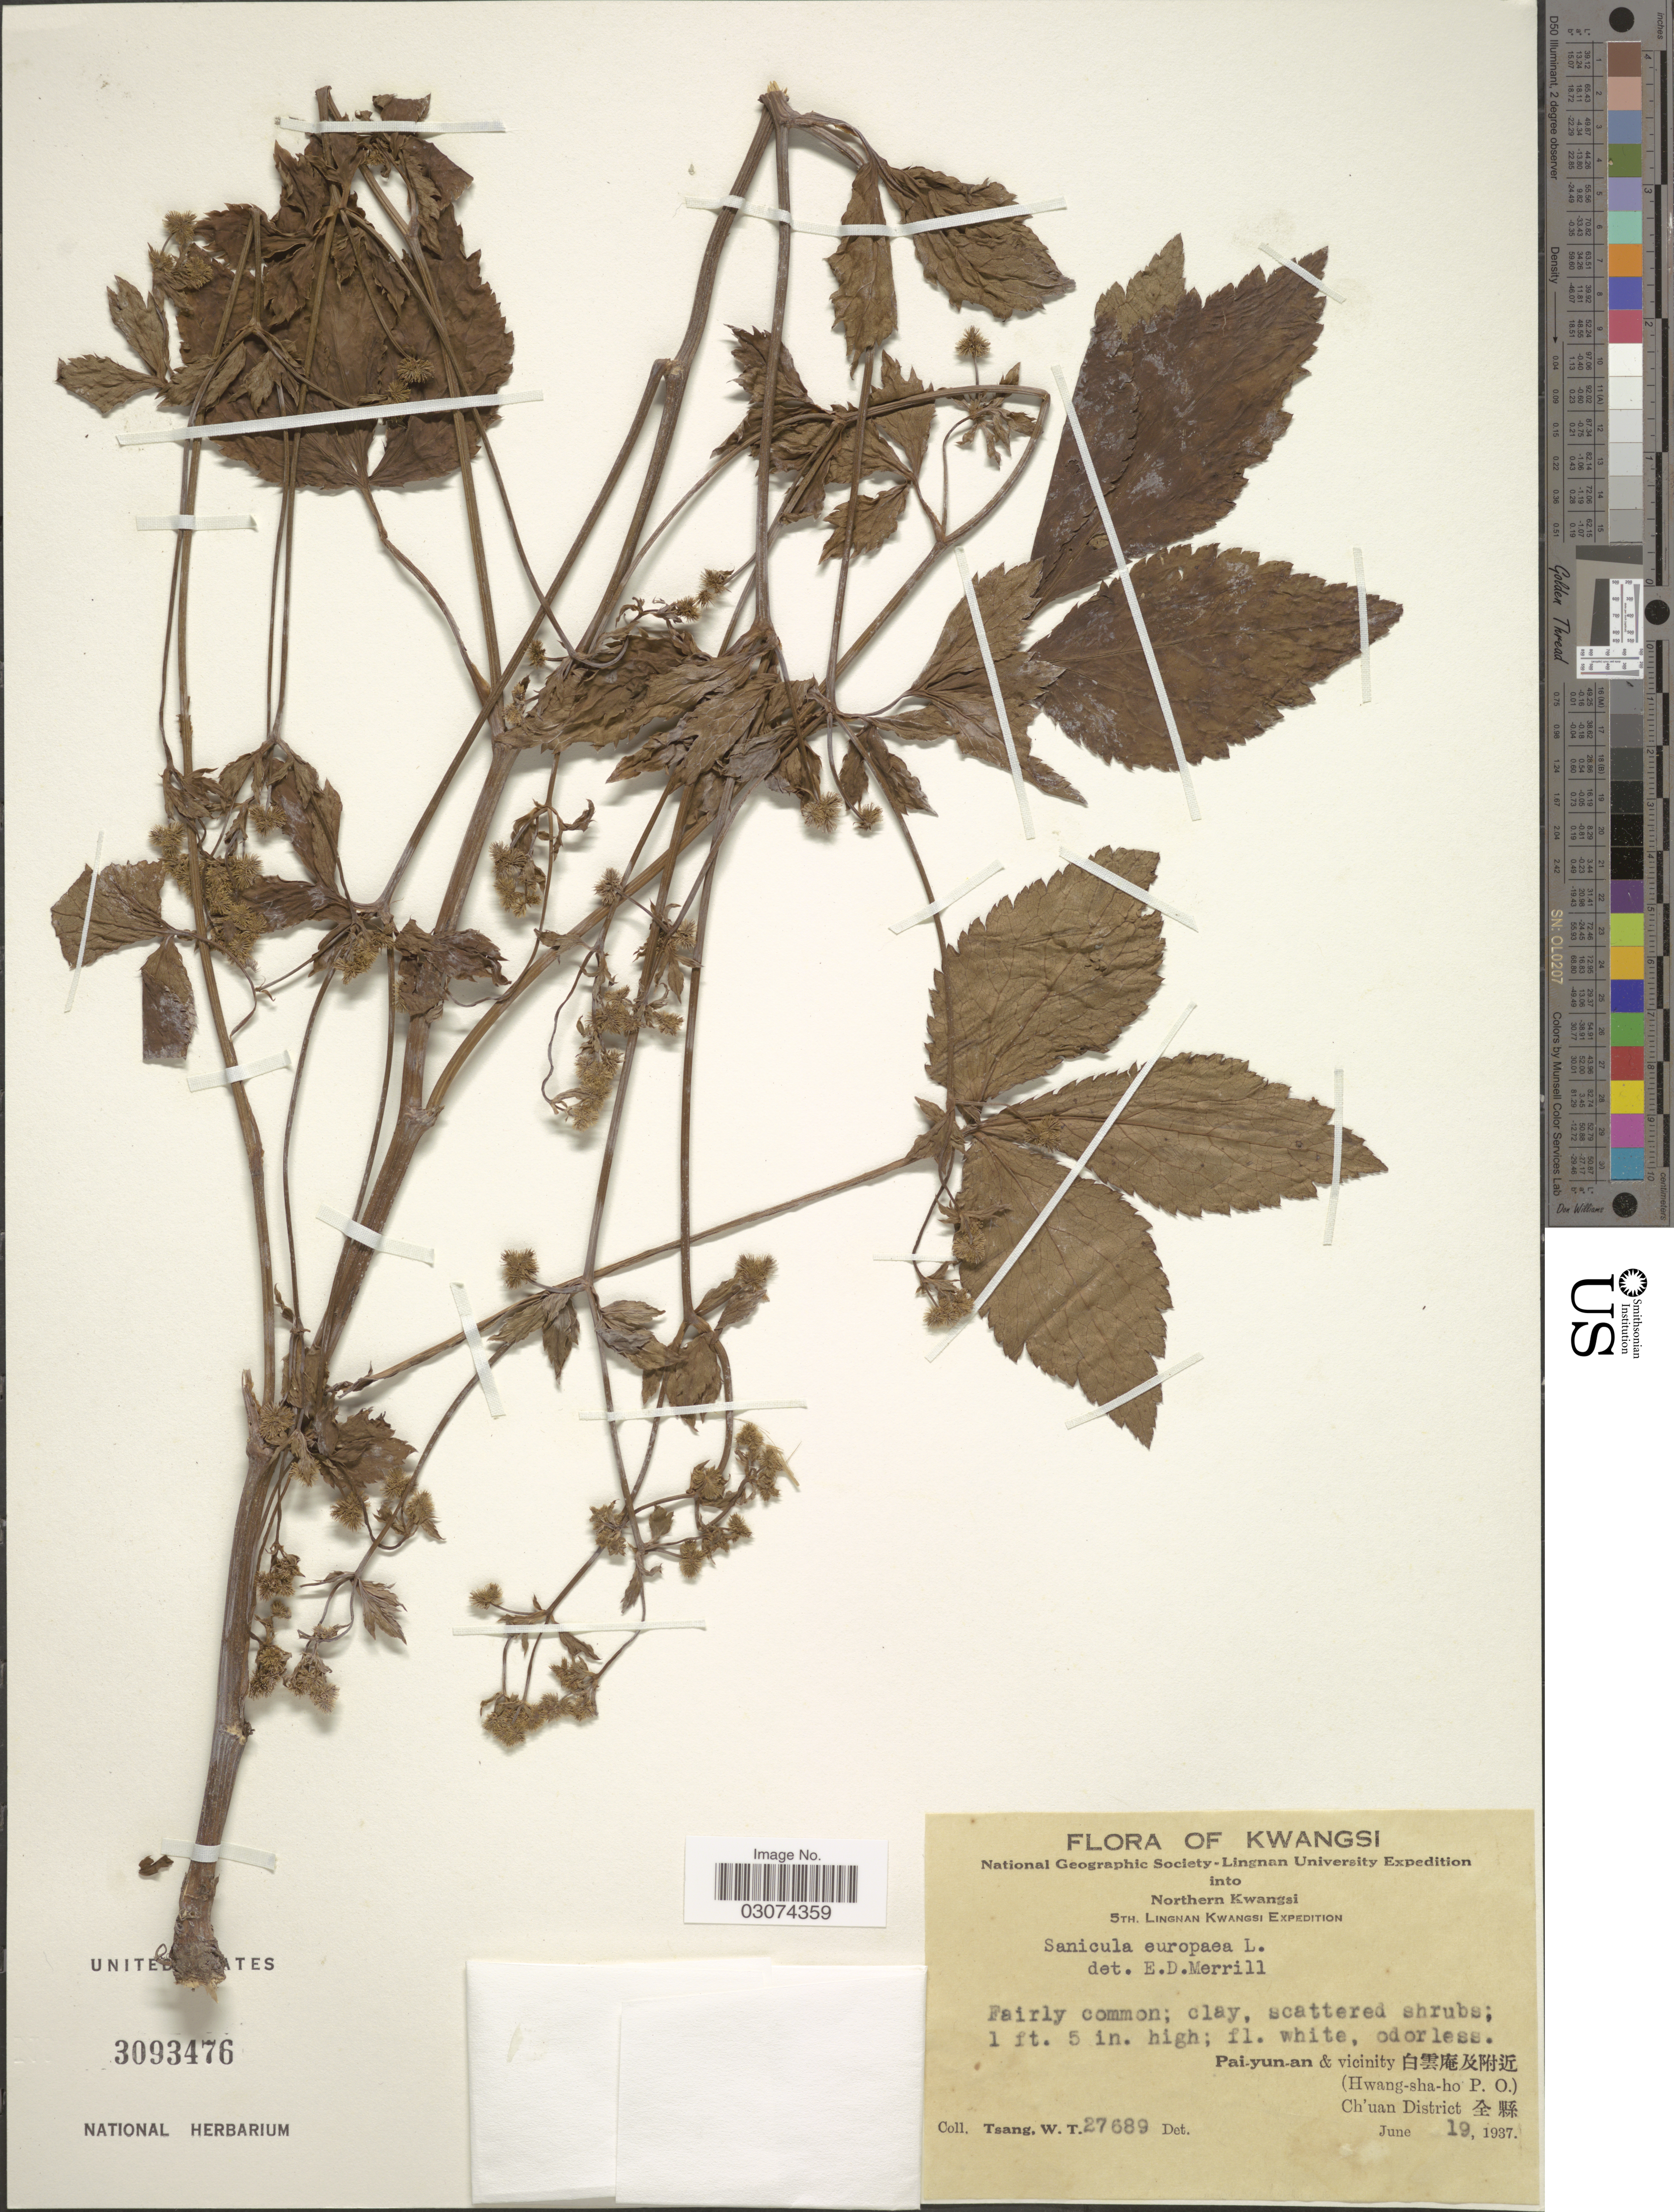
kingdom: Plantae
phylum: Tracheophyta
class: Magnoliopsida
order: Apiales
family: Apiaceae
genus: Sanicula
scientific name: Sanicula elata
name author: Buch.-Ham. ex D. Don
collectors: W. T. Tsang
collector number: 27689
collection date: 1937-06-19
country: China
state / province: Guangxi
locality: Kwangsi. Pai-yun-an & vicinity. (Hwang-sha-ho P.O.) Ch'uan District.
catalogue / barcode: US 3093476